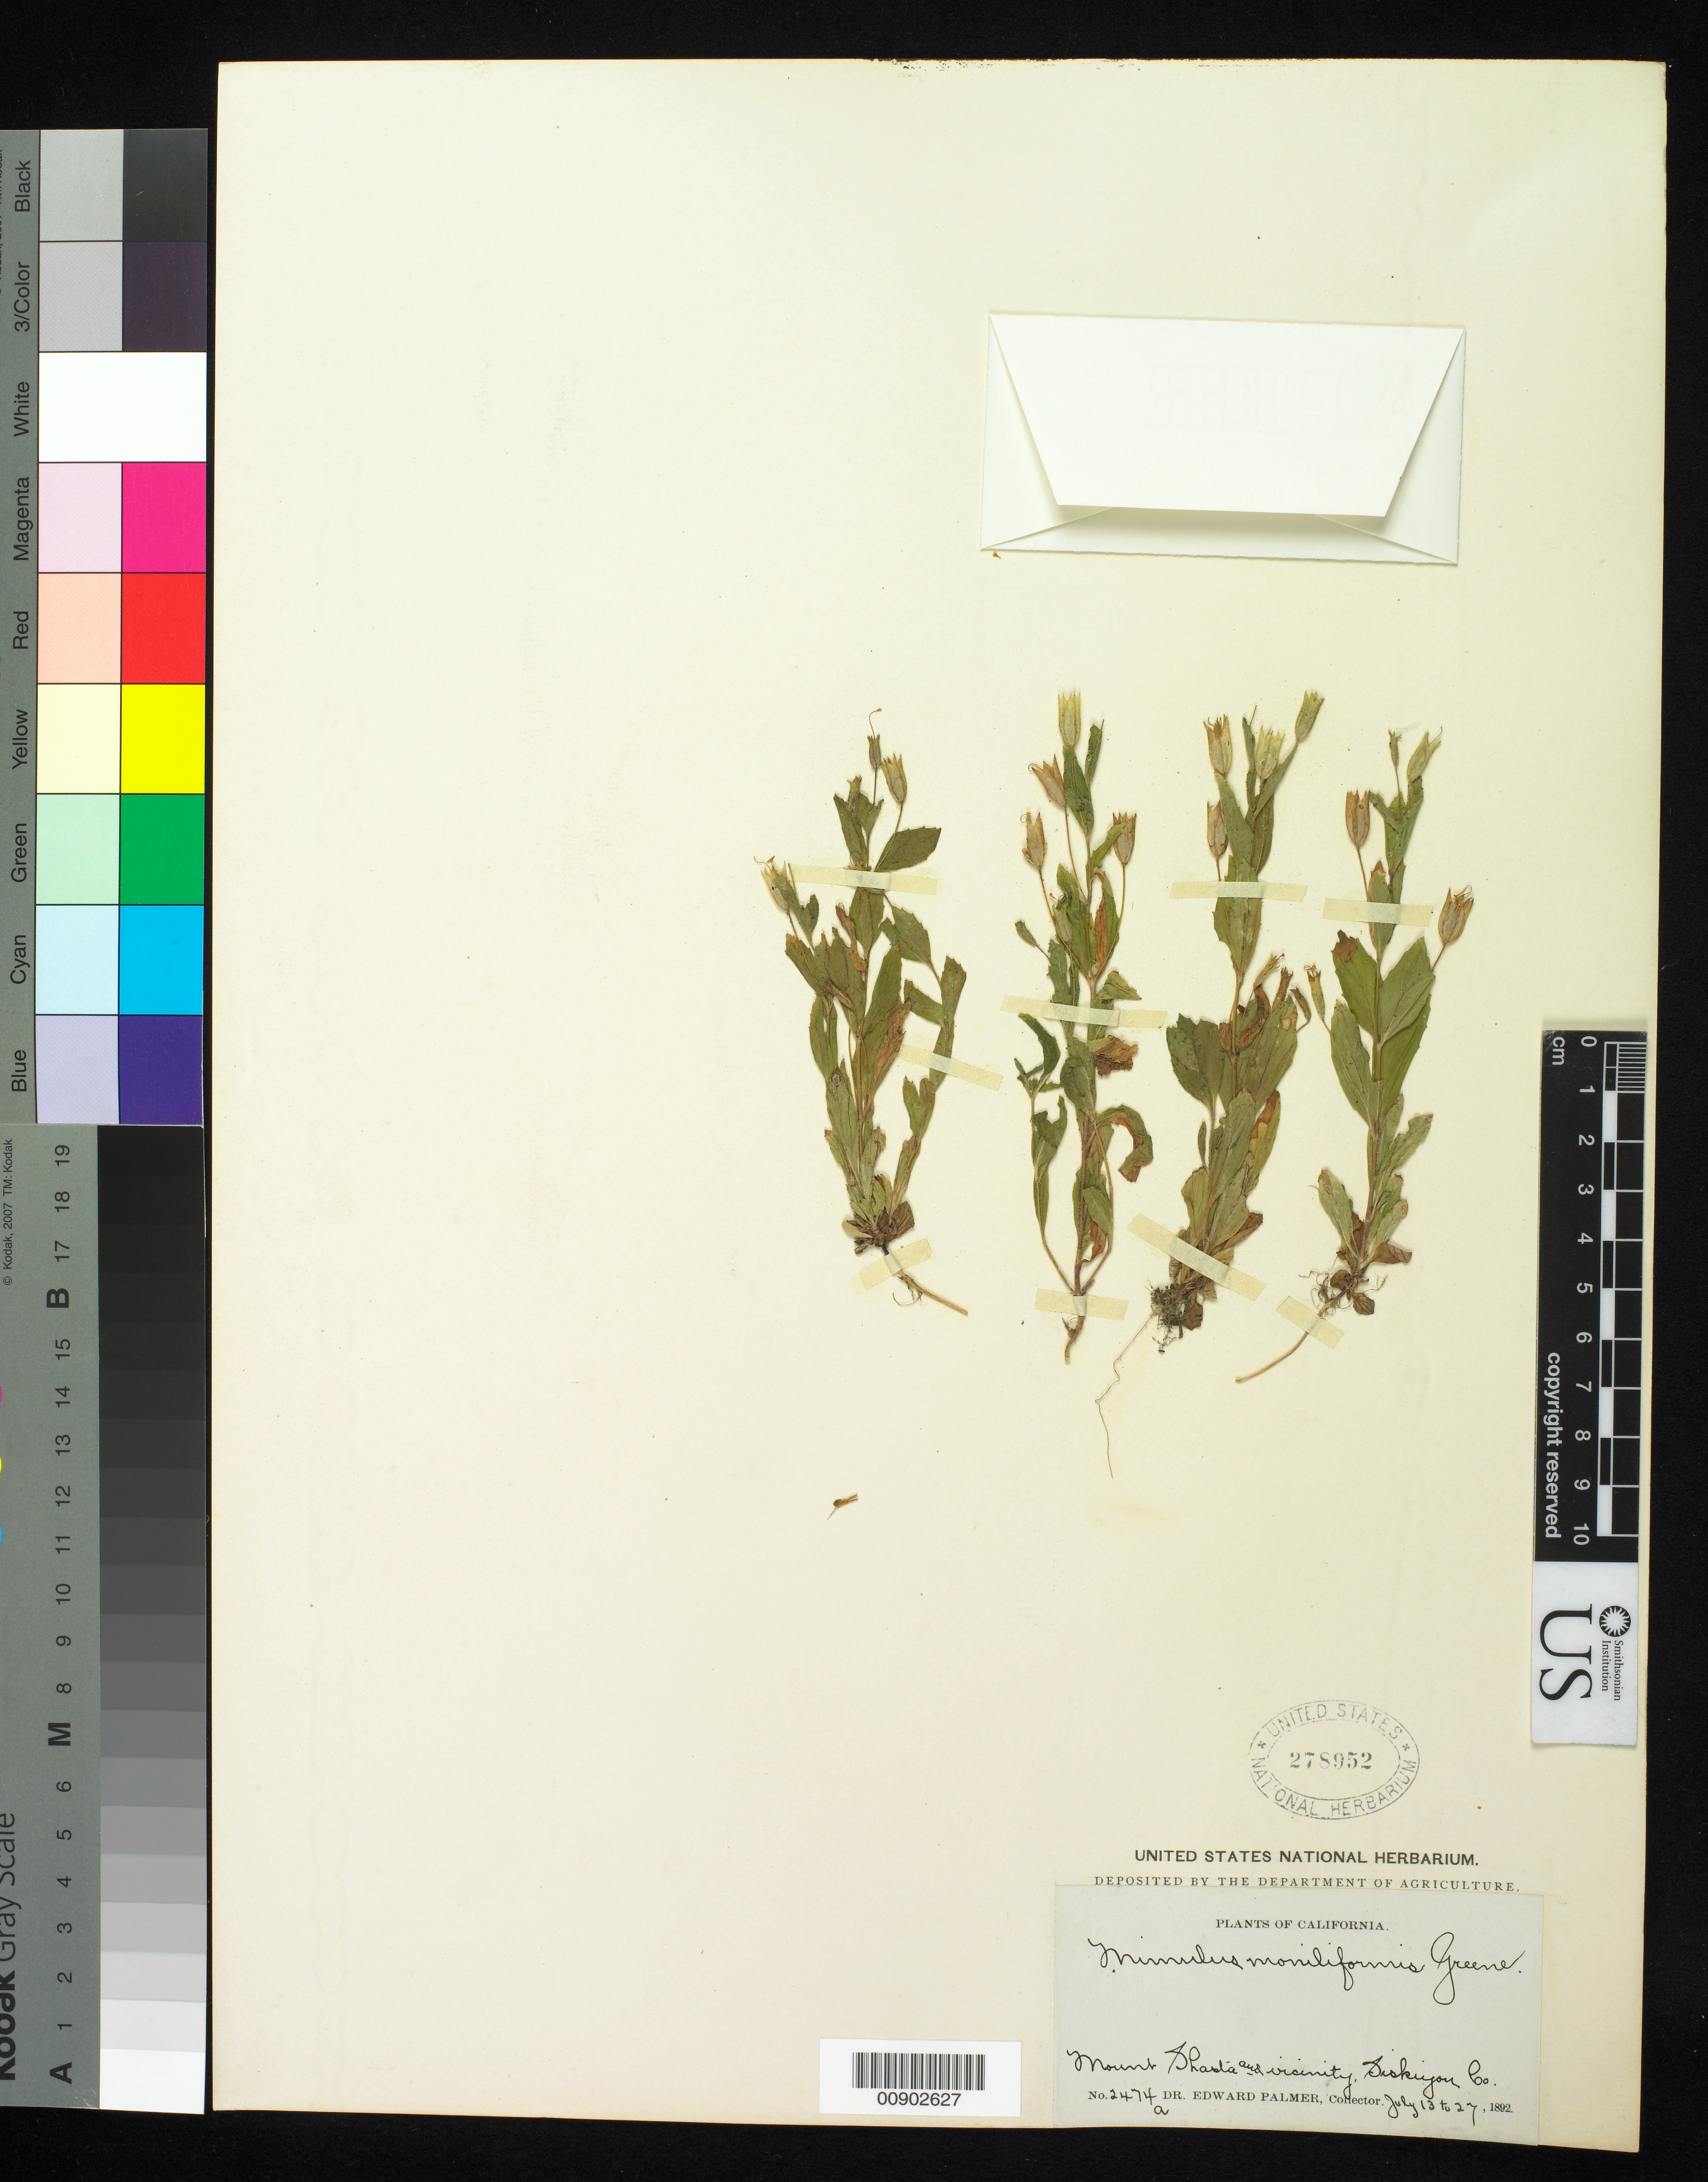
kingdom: Plantae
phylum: Tracheophyta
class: Magnoliopsida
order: Lamiales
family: Phrymaceae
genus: Mimulus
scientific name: Mimulus moniliformis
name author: Greene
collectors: E. Palmer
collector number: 2474 a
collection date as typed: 13 Jul 1892 to 27 Jul 1892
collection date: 1892-07-13/1892-07-27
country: United States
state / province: California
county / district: Siskiyou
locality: Mount Shasta and vicinity, Siskiyou County, California.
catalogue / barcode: US 278952